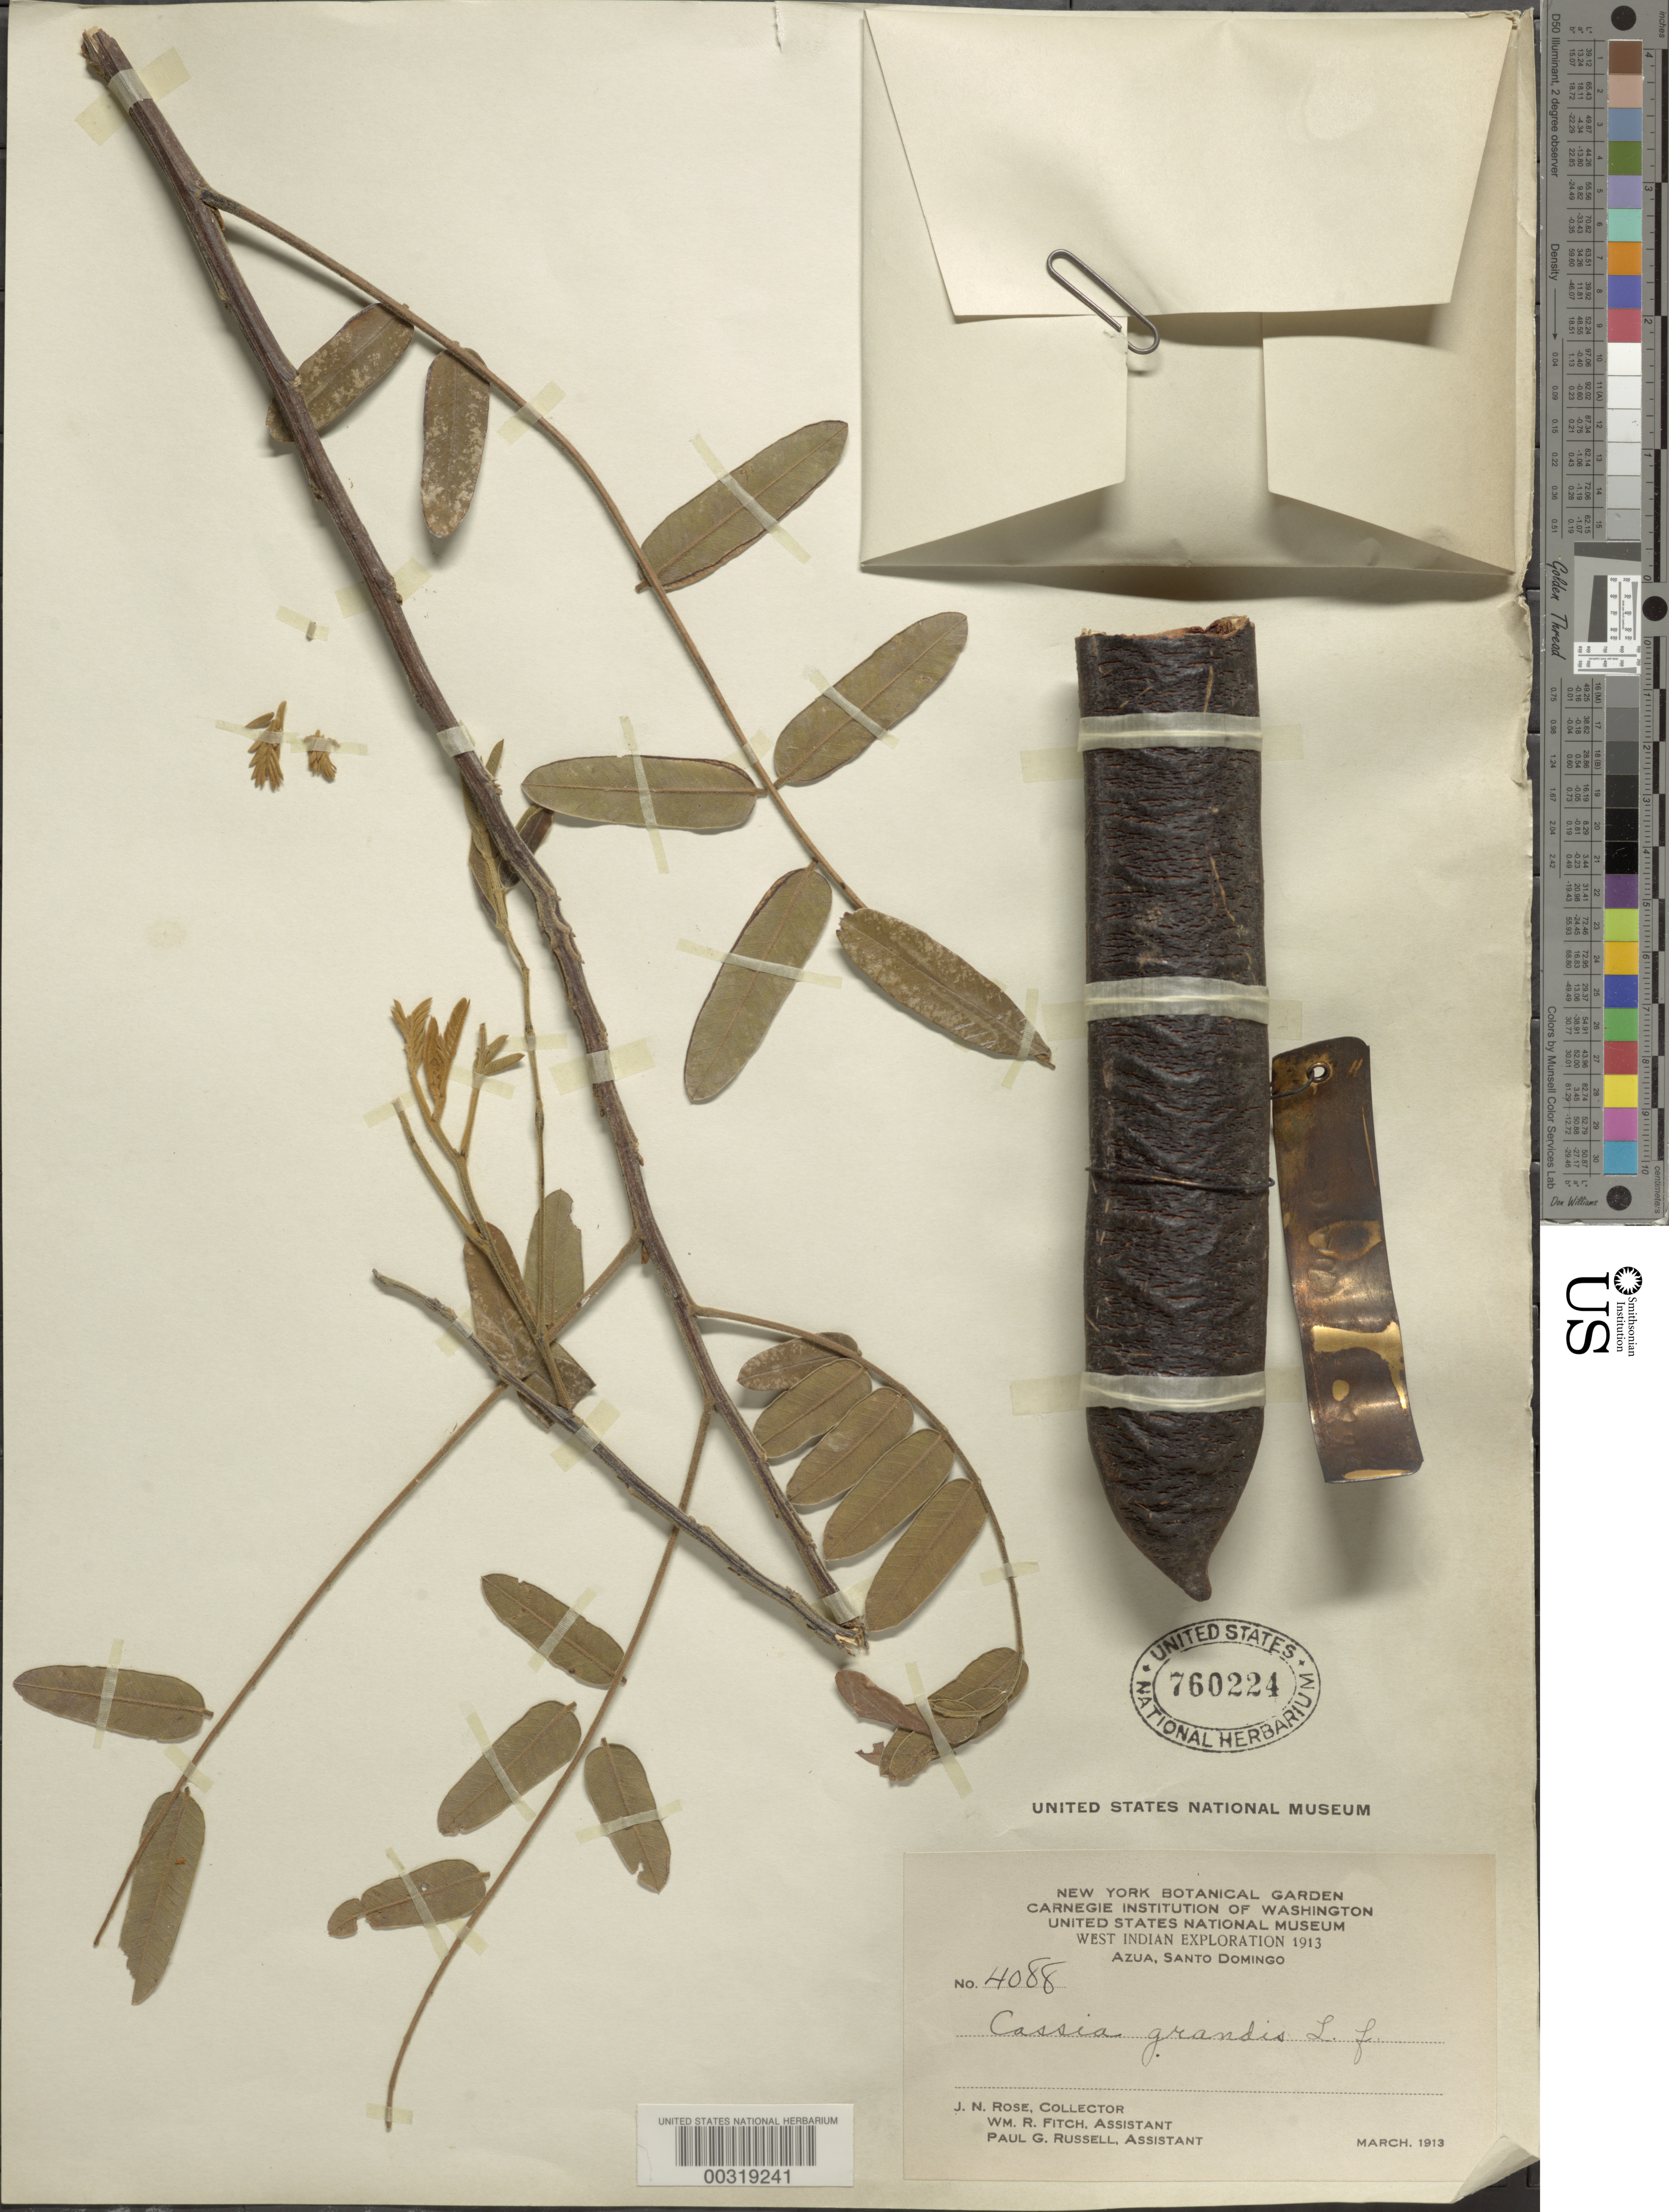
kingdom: Plantae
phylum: Tracheophyta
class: Magnoliopsida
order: Fabales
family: Fabaceae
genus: Cassia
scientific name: Cassia grandis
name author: L. f.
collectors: J. N. Rose, W. R. Fitch & P. G. Russell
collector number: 4088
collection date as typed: Mar 1913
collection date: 1913-03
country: Dominican Republic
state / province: Azua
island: Hispaniola Island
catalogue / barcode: US 760224